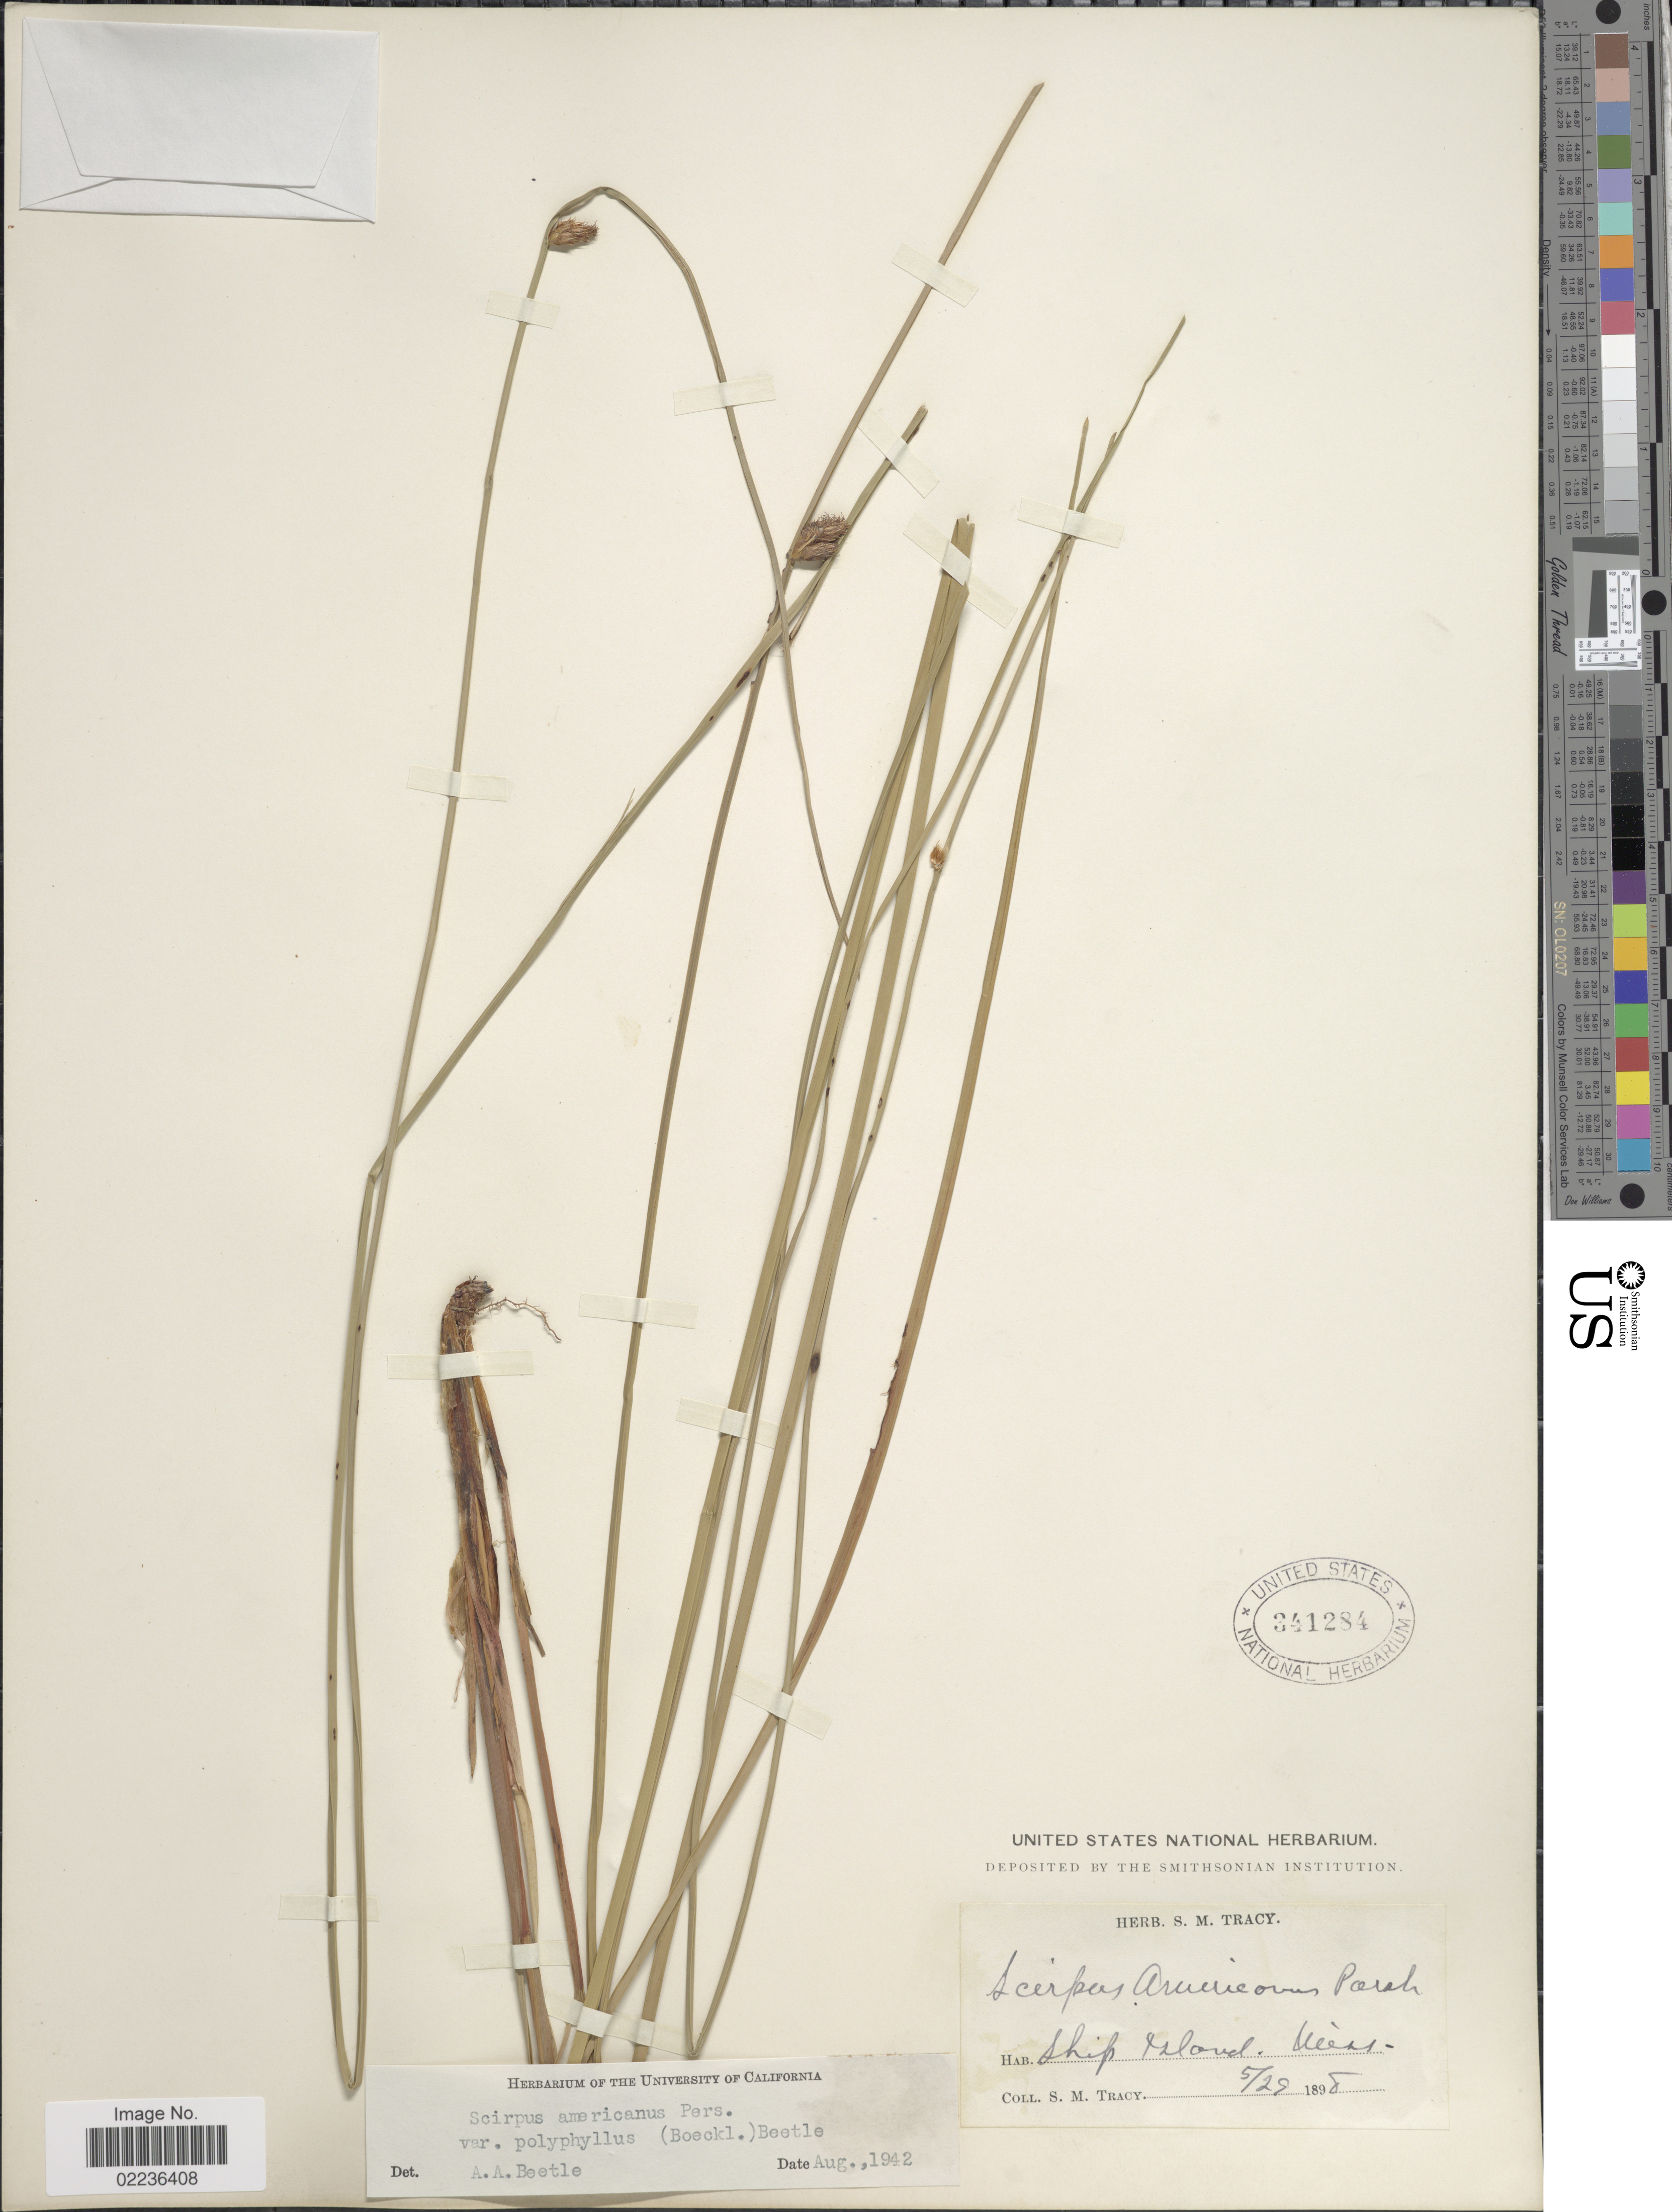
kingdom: Plantae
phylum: Tracheophyta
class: Liliopsida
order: Poales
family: Cyperaceae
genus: Schoenoplectus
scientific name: Schoenoplectus pungens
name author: (Vahl) Palla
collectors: S. M. Tracy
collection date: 1898-05-29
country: United States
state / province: Mississippi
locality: Ship Island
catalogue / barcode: US 341284